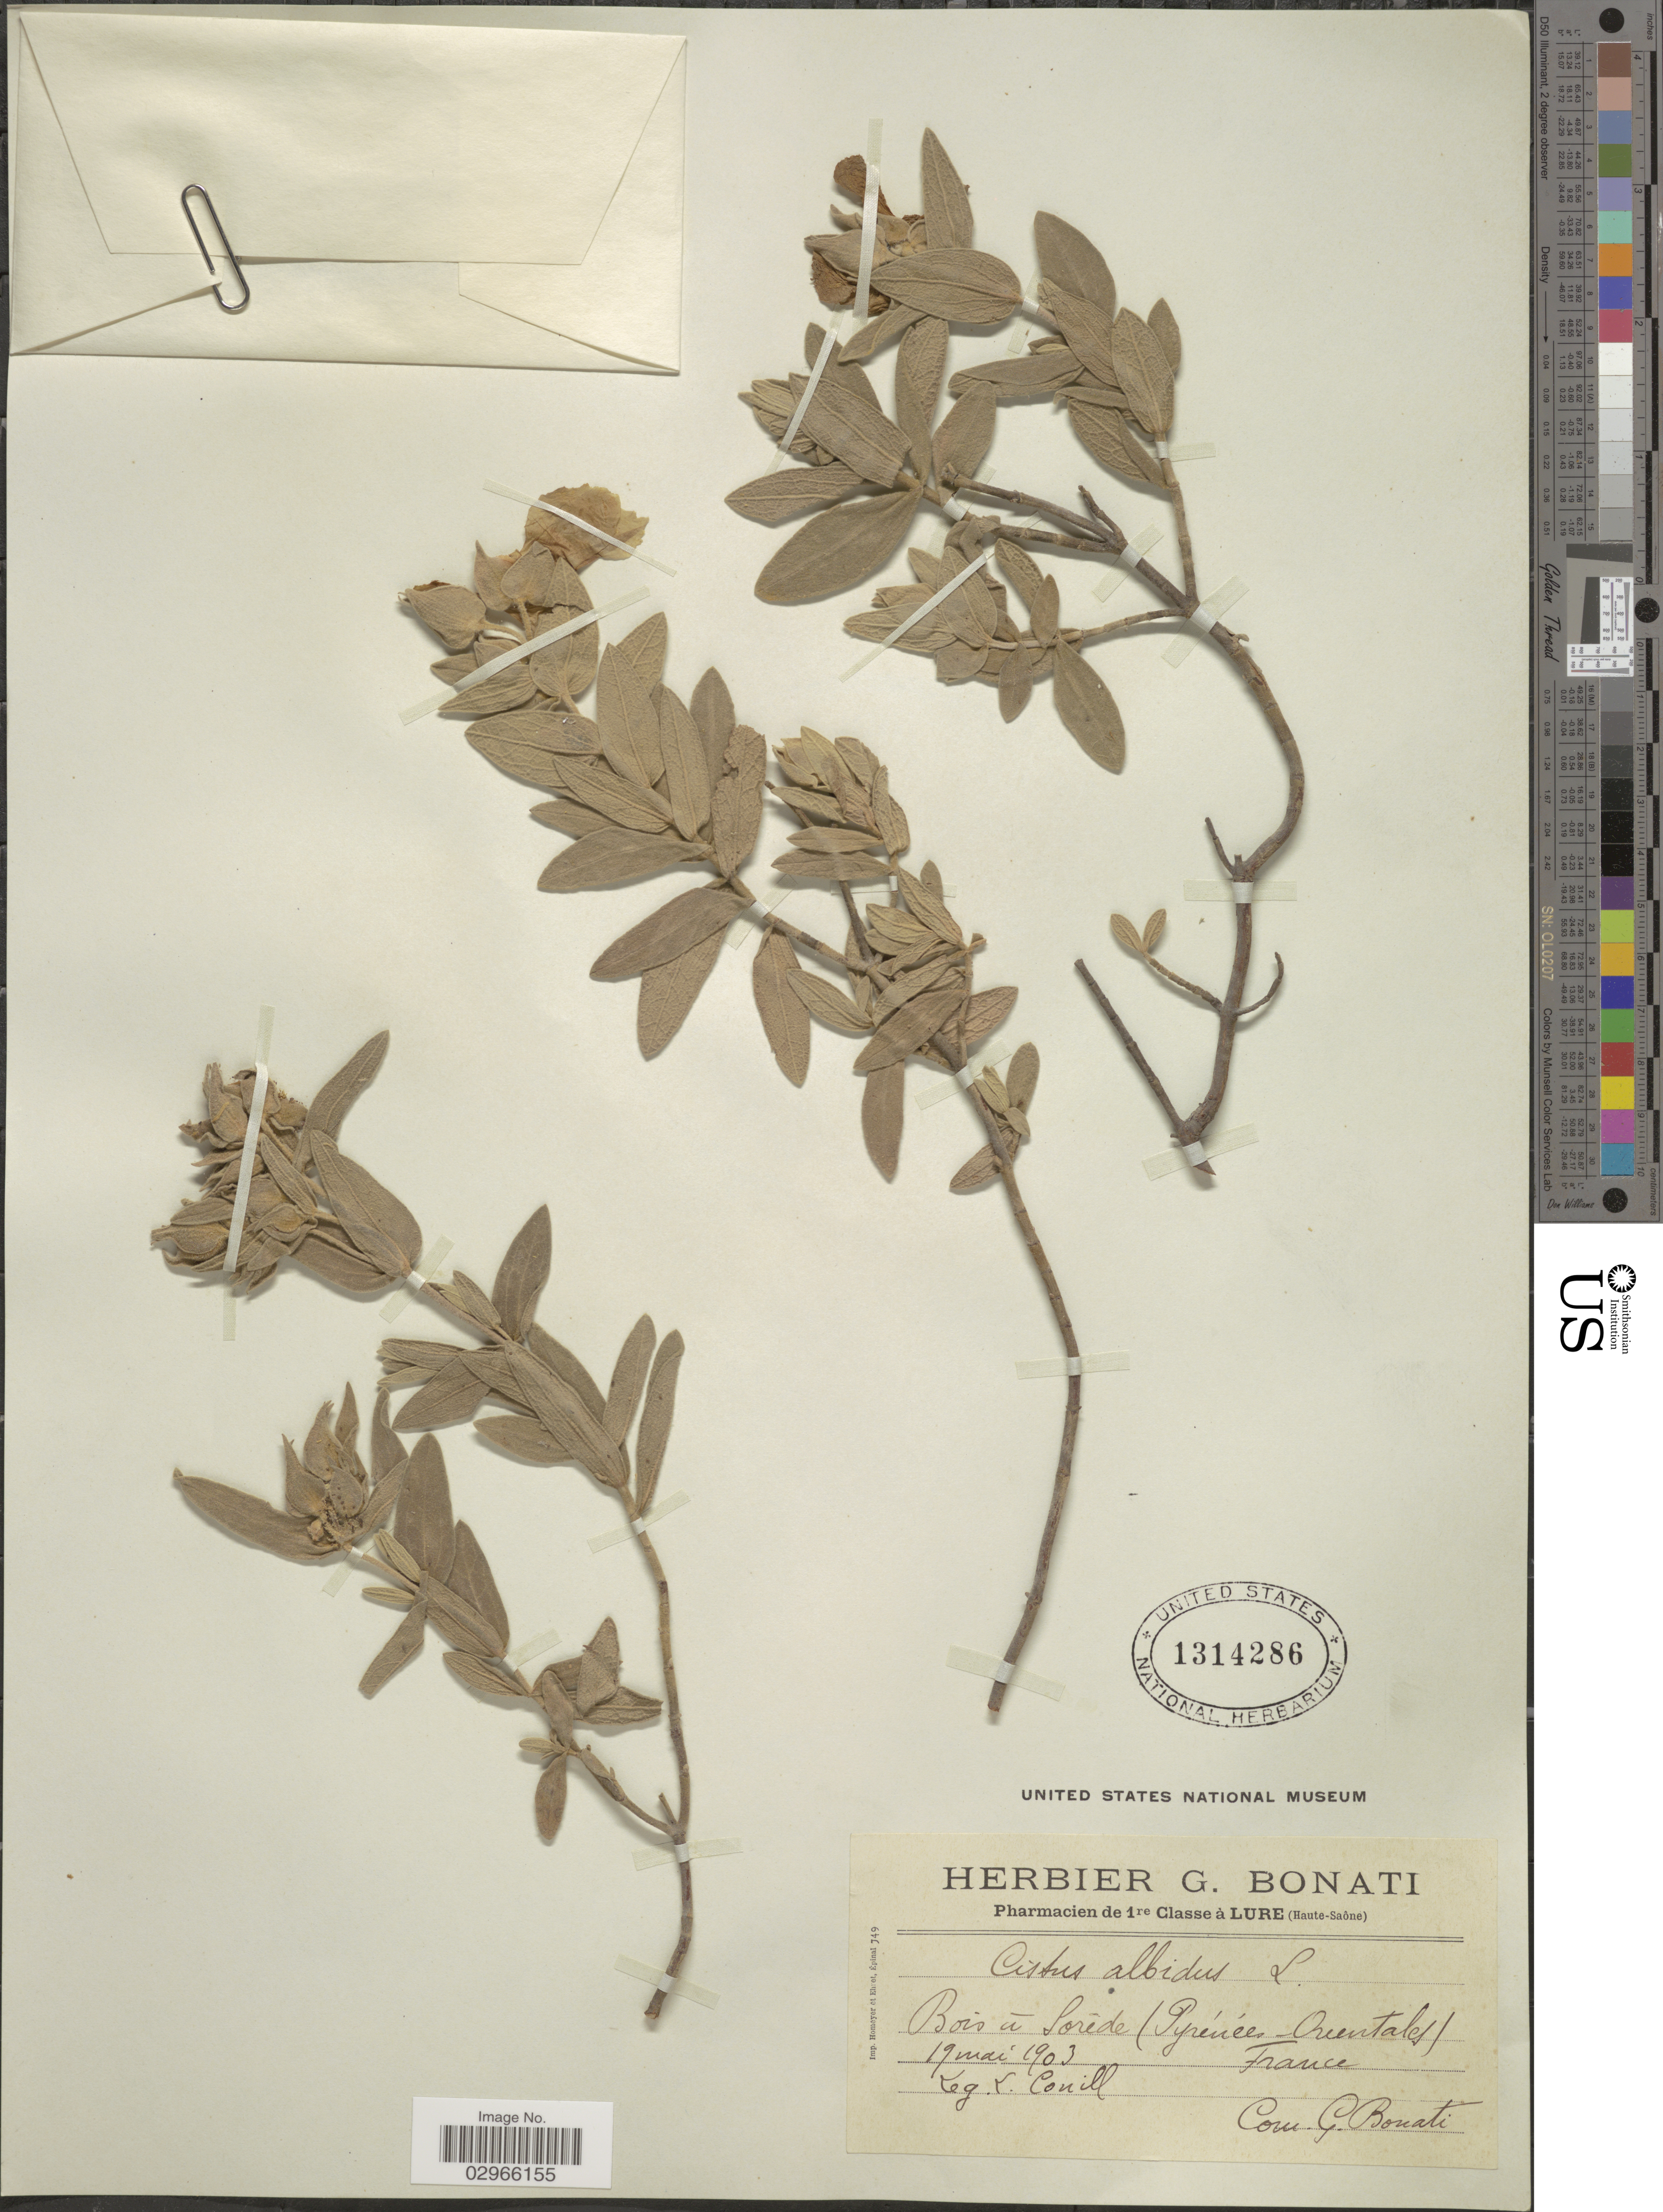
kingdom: Plantae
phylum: Tracheophyta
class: Magnoliopsida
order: Malvales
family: Cistaceae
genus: Cistus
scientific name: Cistus albidus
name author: L.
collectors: Conill, L.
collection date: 1903-05-19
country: France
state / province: Occitanie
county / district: Pyrénées-Orientales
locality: Bois á Sorède (Pyrénees-Orientales).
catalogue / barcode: US 1314286